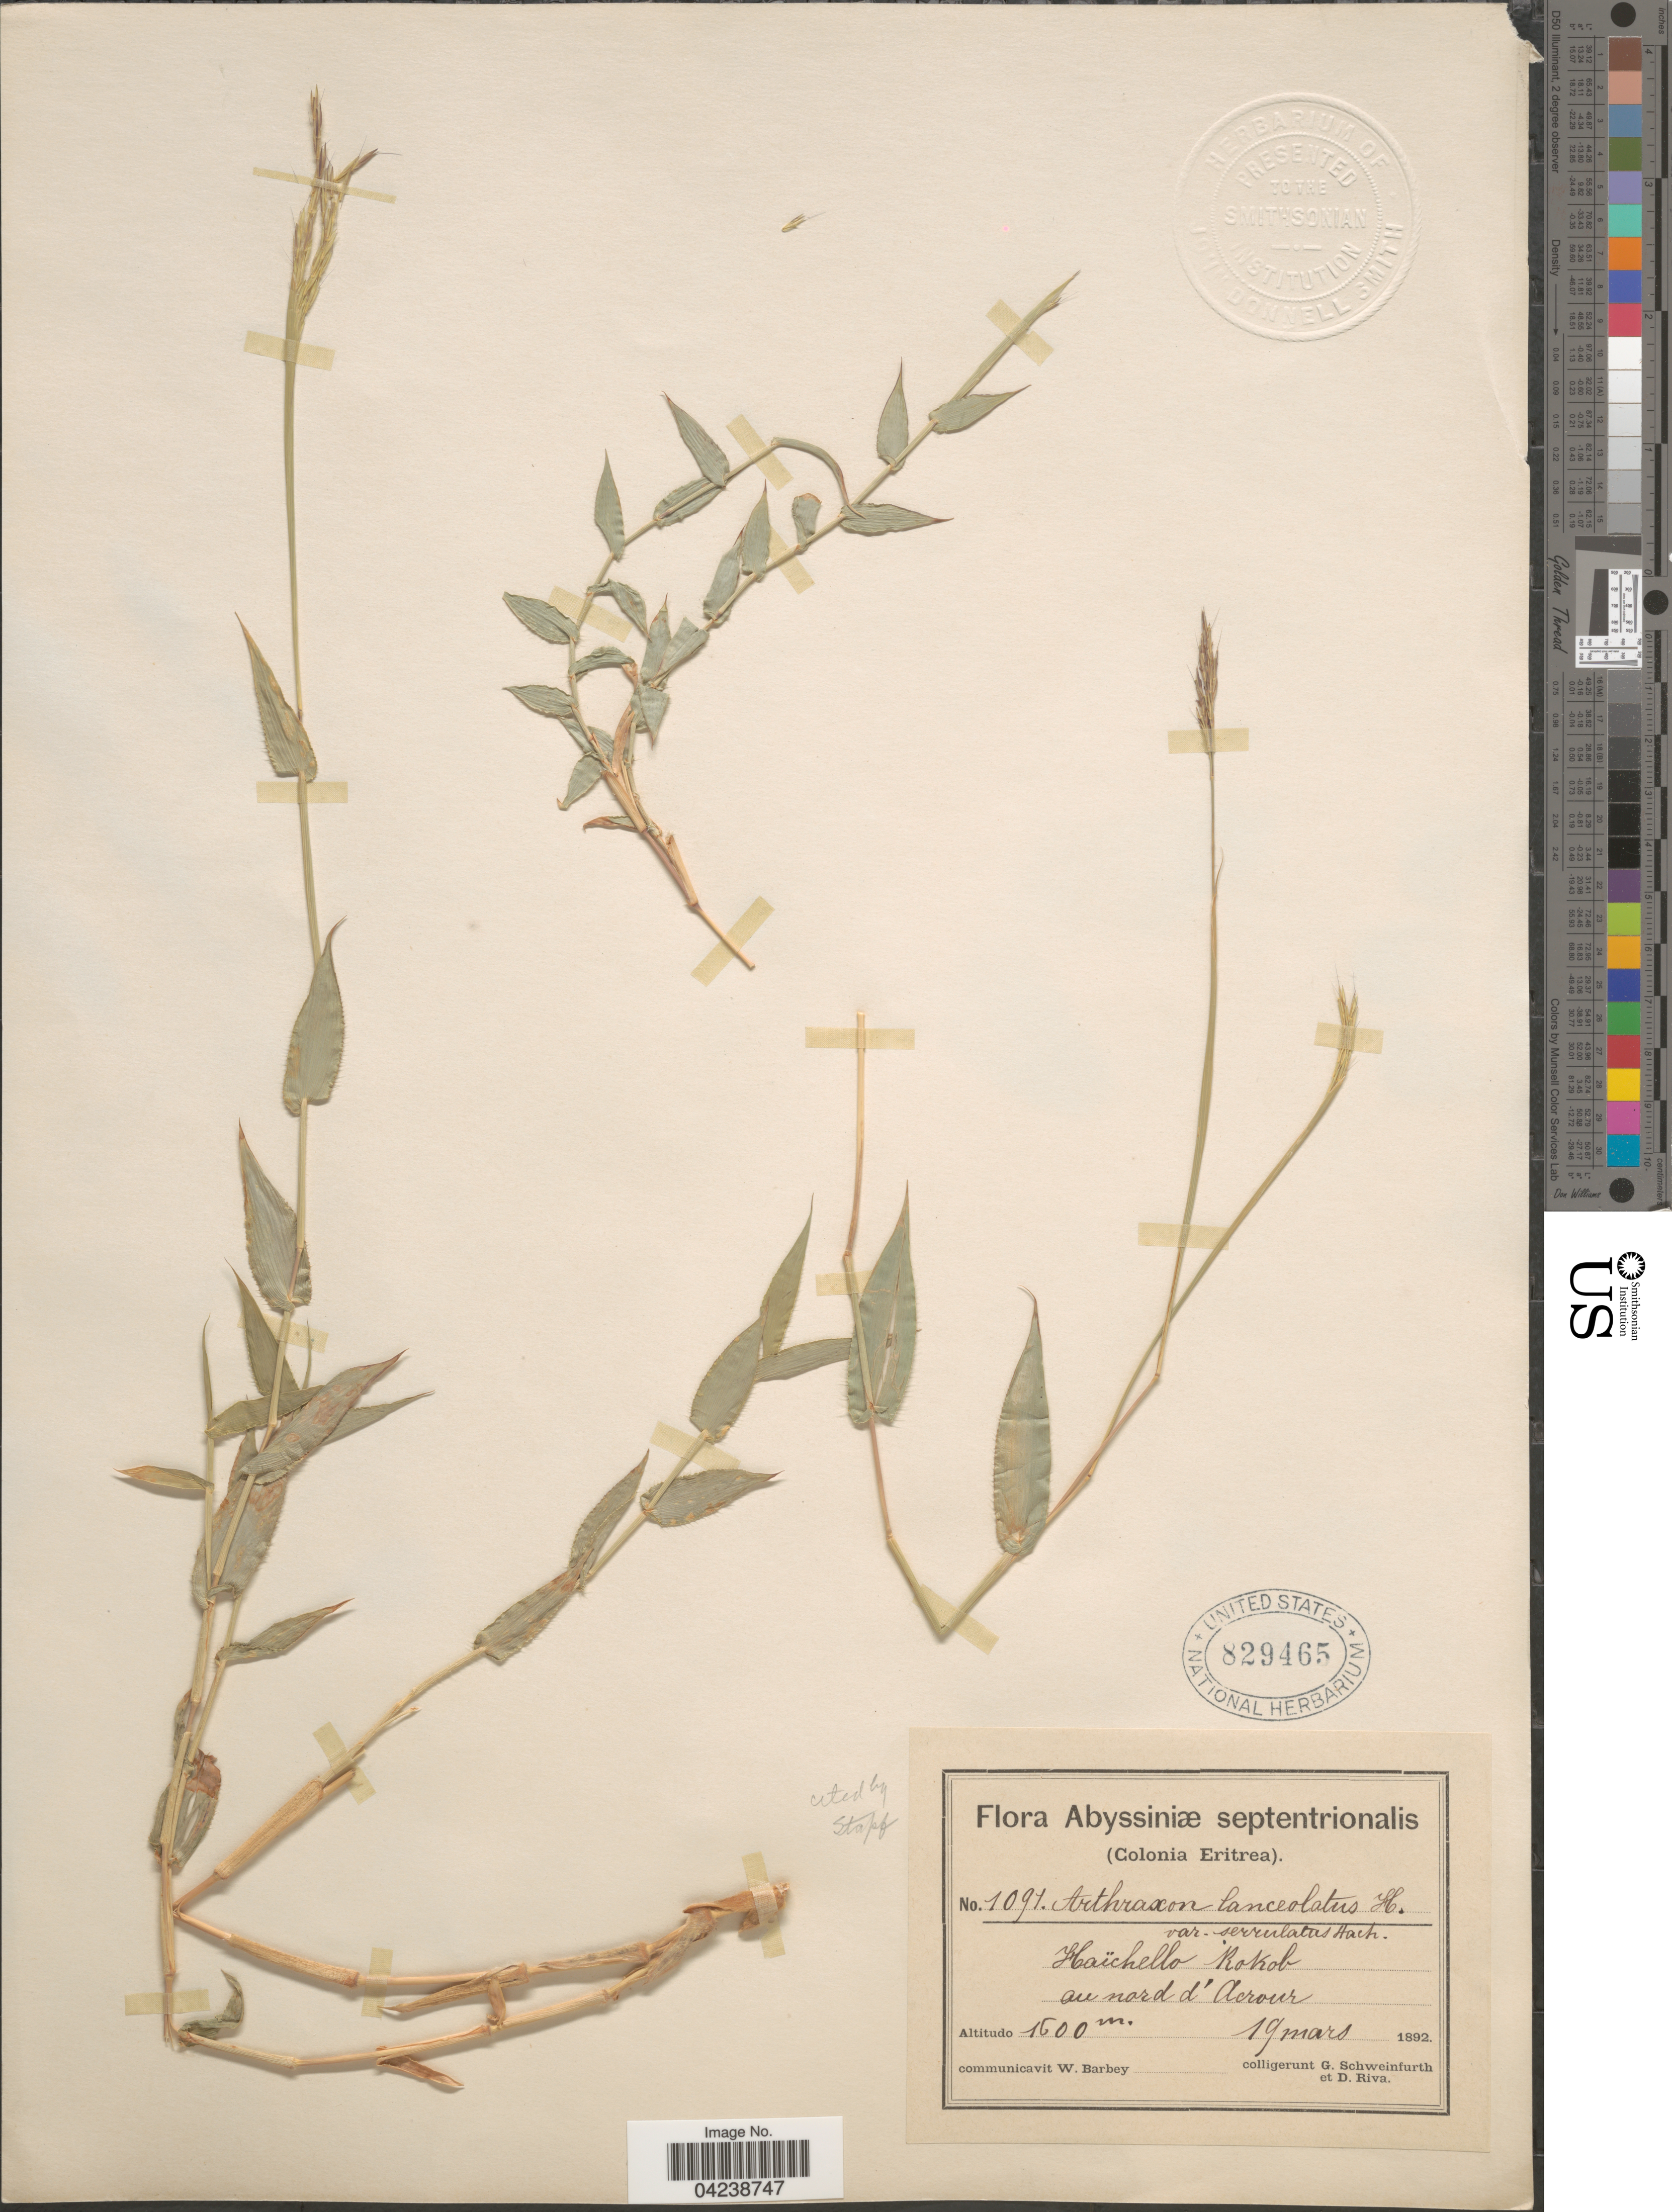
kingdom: Plantae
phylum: Tracheophyta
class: Liliopsida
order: Poales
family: Poaceae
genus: Arthraxon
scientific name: Arthraxon prionodes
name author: (Steud.) Dandy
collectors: G. A. Schweinfurth (herbarium) & D. Riva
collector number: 1091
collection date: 1892-03-19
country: Eritrea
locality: Abyssiniæ septentrionalis. (Colonia Eritrea). Haïchello Rokob au nord d'Acrour.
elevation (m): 1600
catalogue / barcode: US 829465